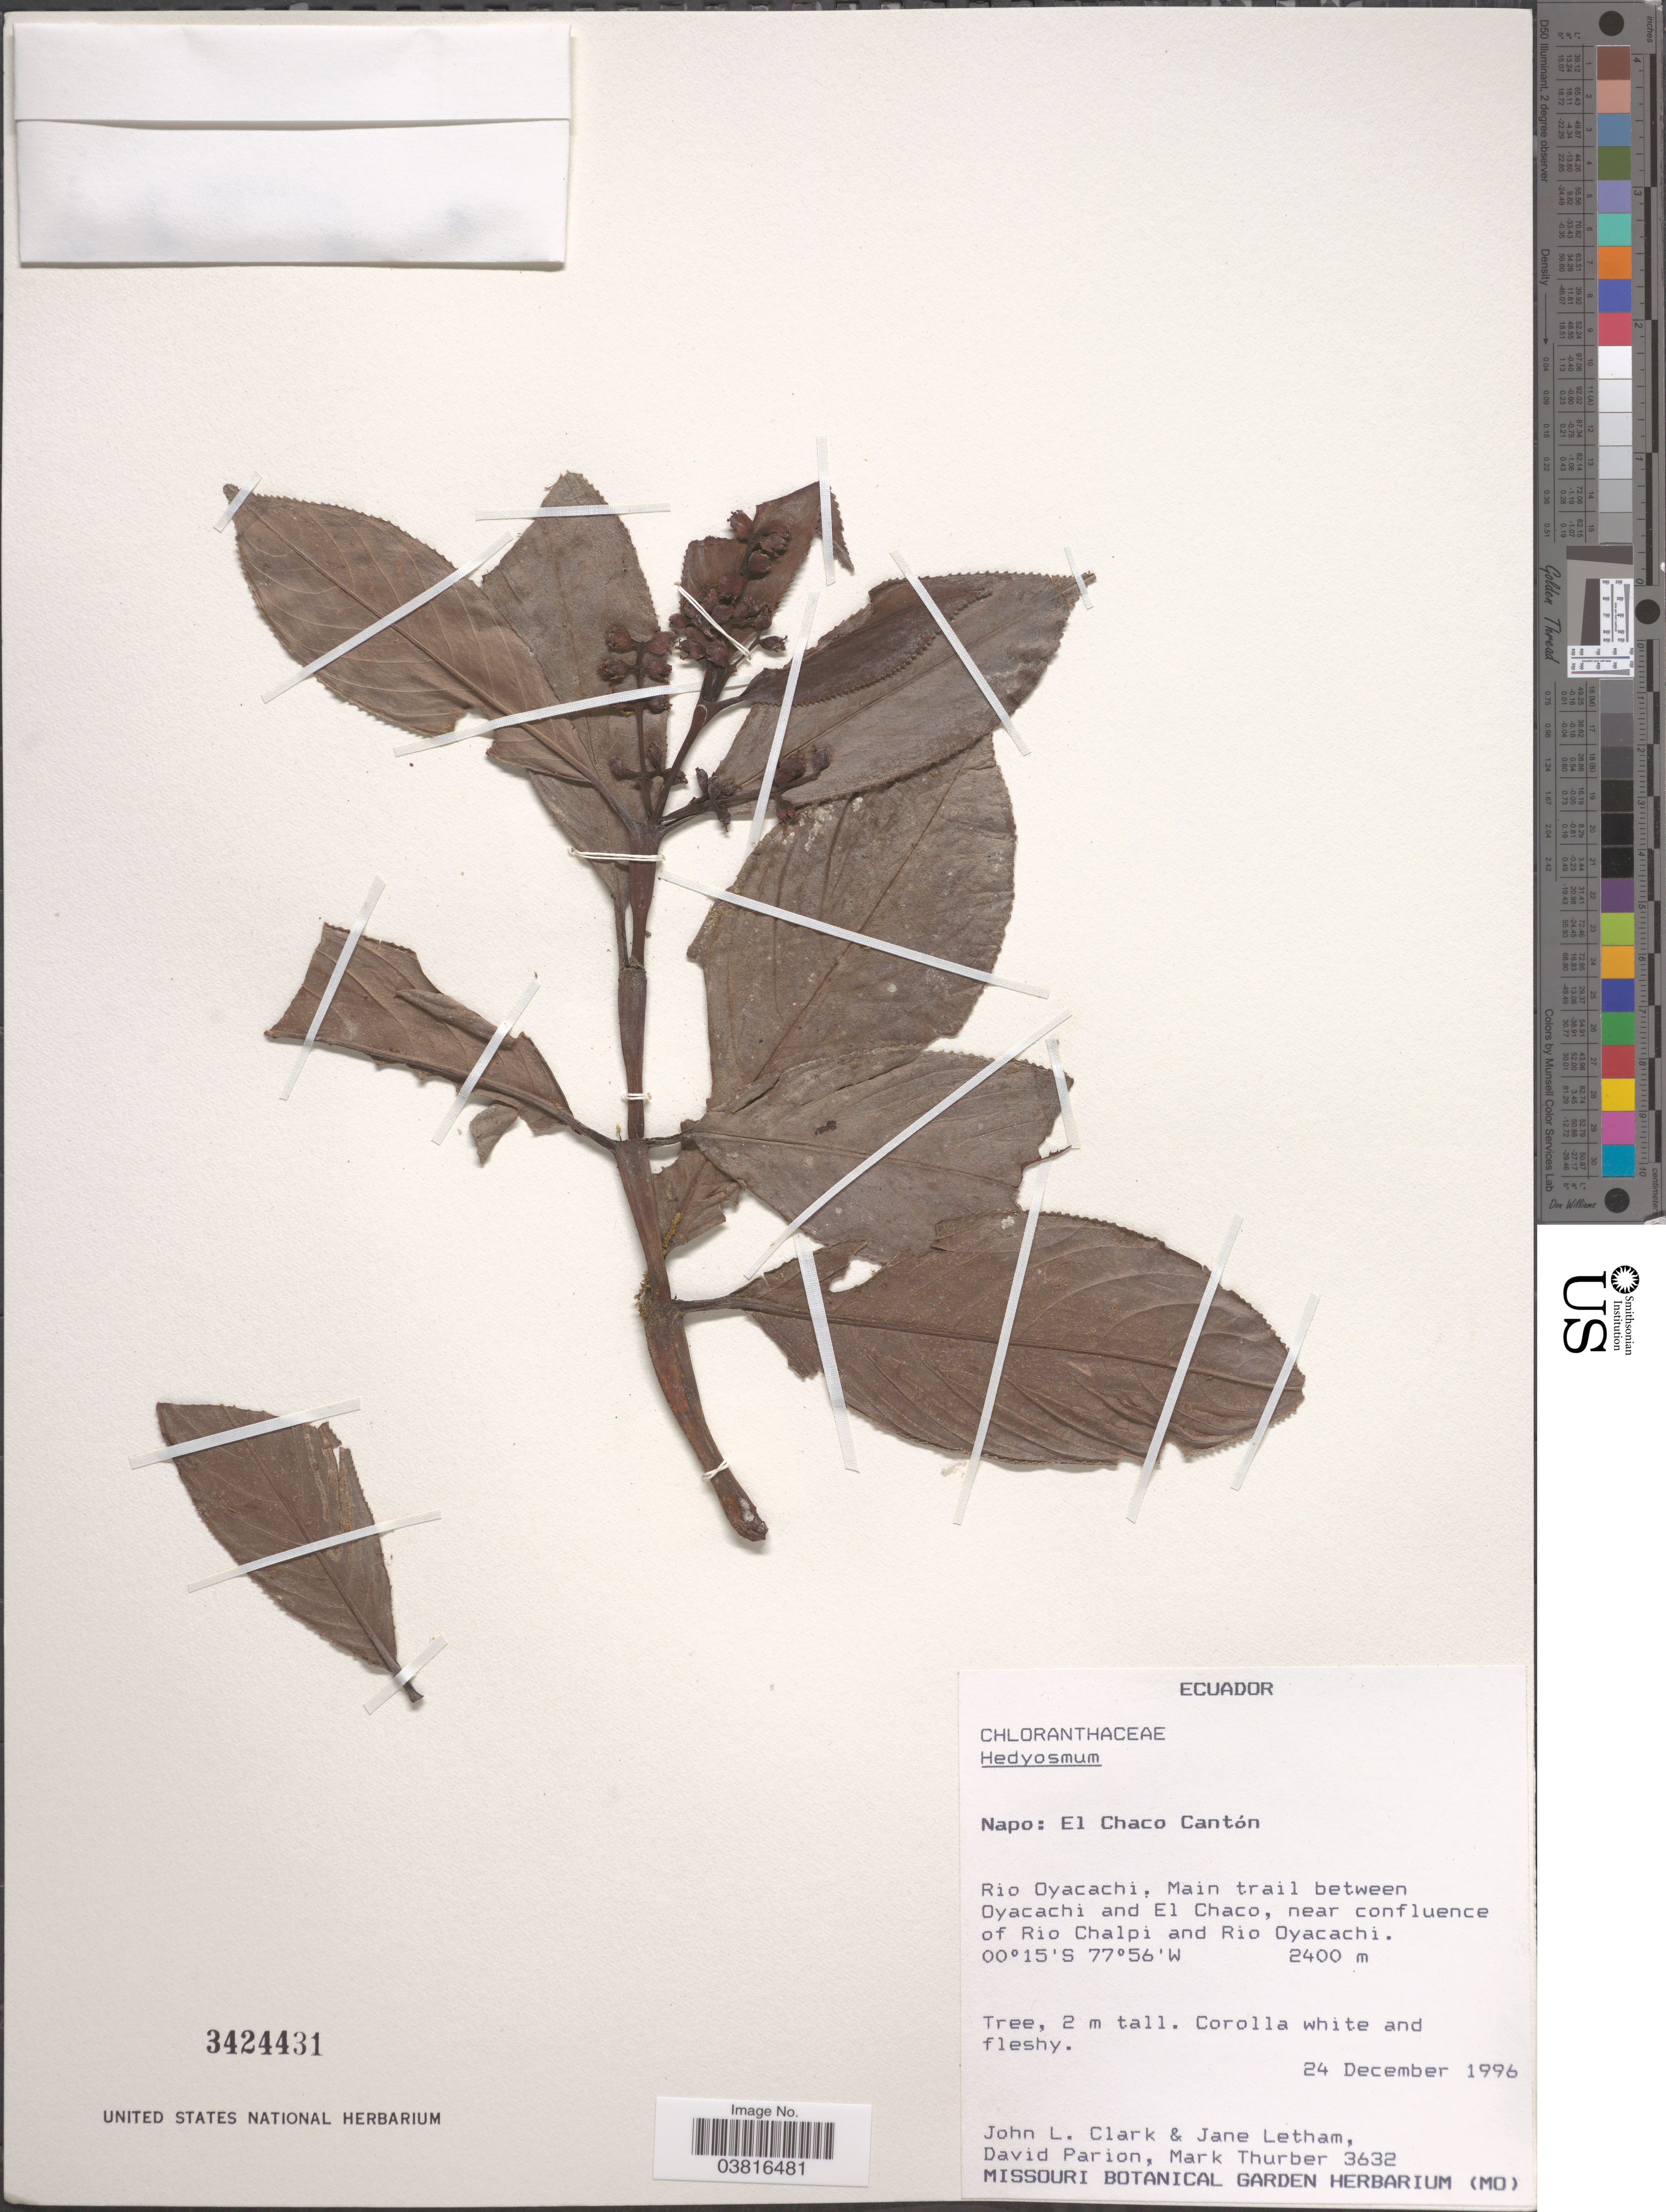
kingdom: Plantae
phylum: Tracheophyta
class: Magnoliopsida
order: Chloranthales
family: Chloranthaceae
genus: Hedyosmum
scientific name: Hedyosmum sp.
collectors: J. L. Clark, J. Letham, D. Parion & M. Thurber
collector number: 3632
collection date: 1996-12-24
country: Ecuador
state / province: Napo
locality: El Chaco Cantón. Rio Oyacachi, Main trail between Oyacachi and El Chaco, near confluence of Rio Chalpi and Rio Oyacachi.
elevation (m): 2400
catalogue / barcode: US 3424431